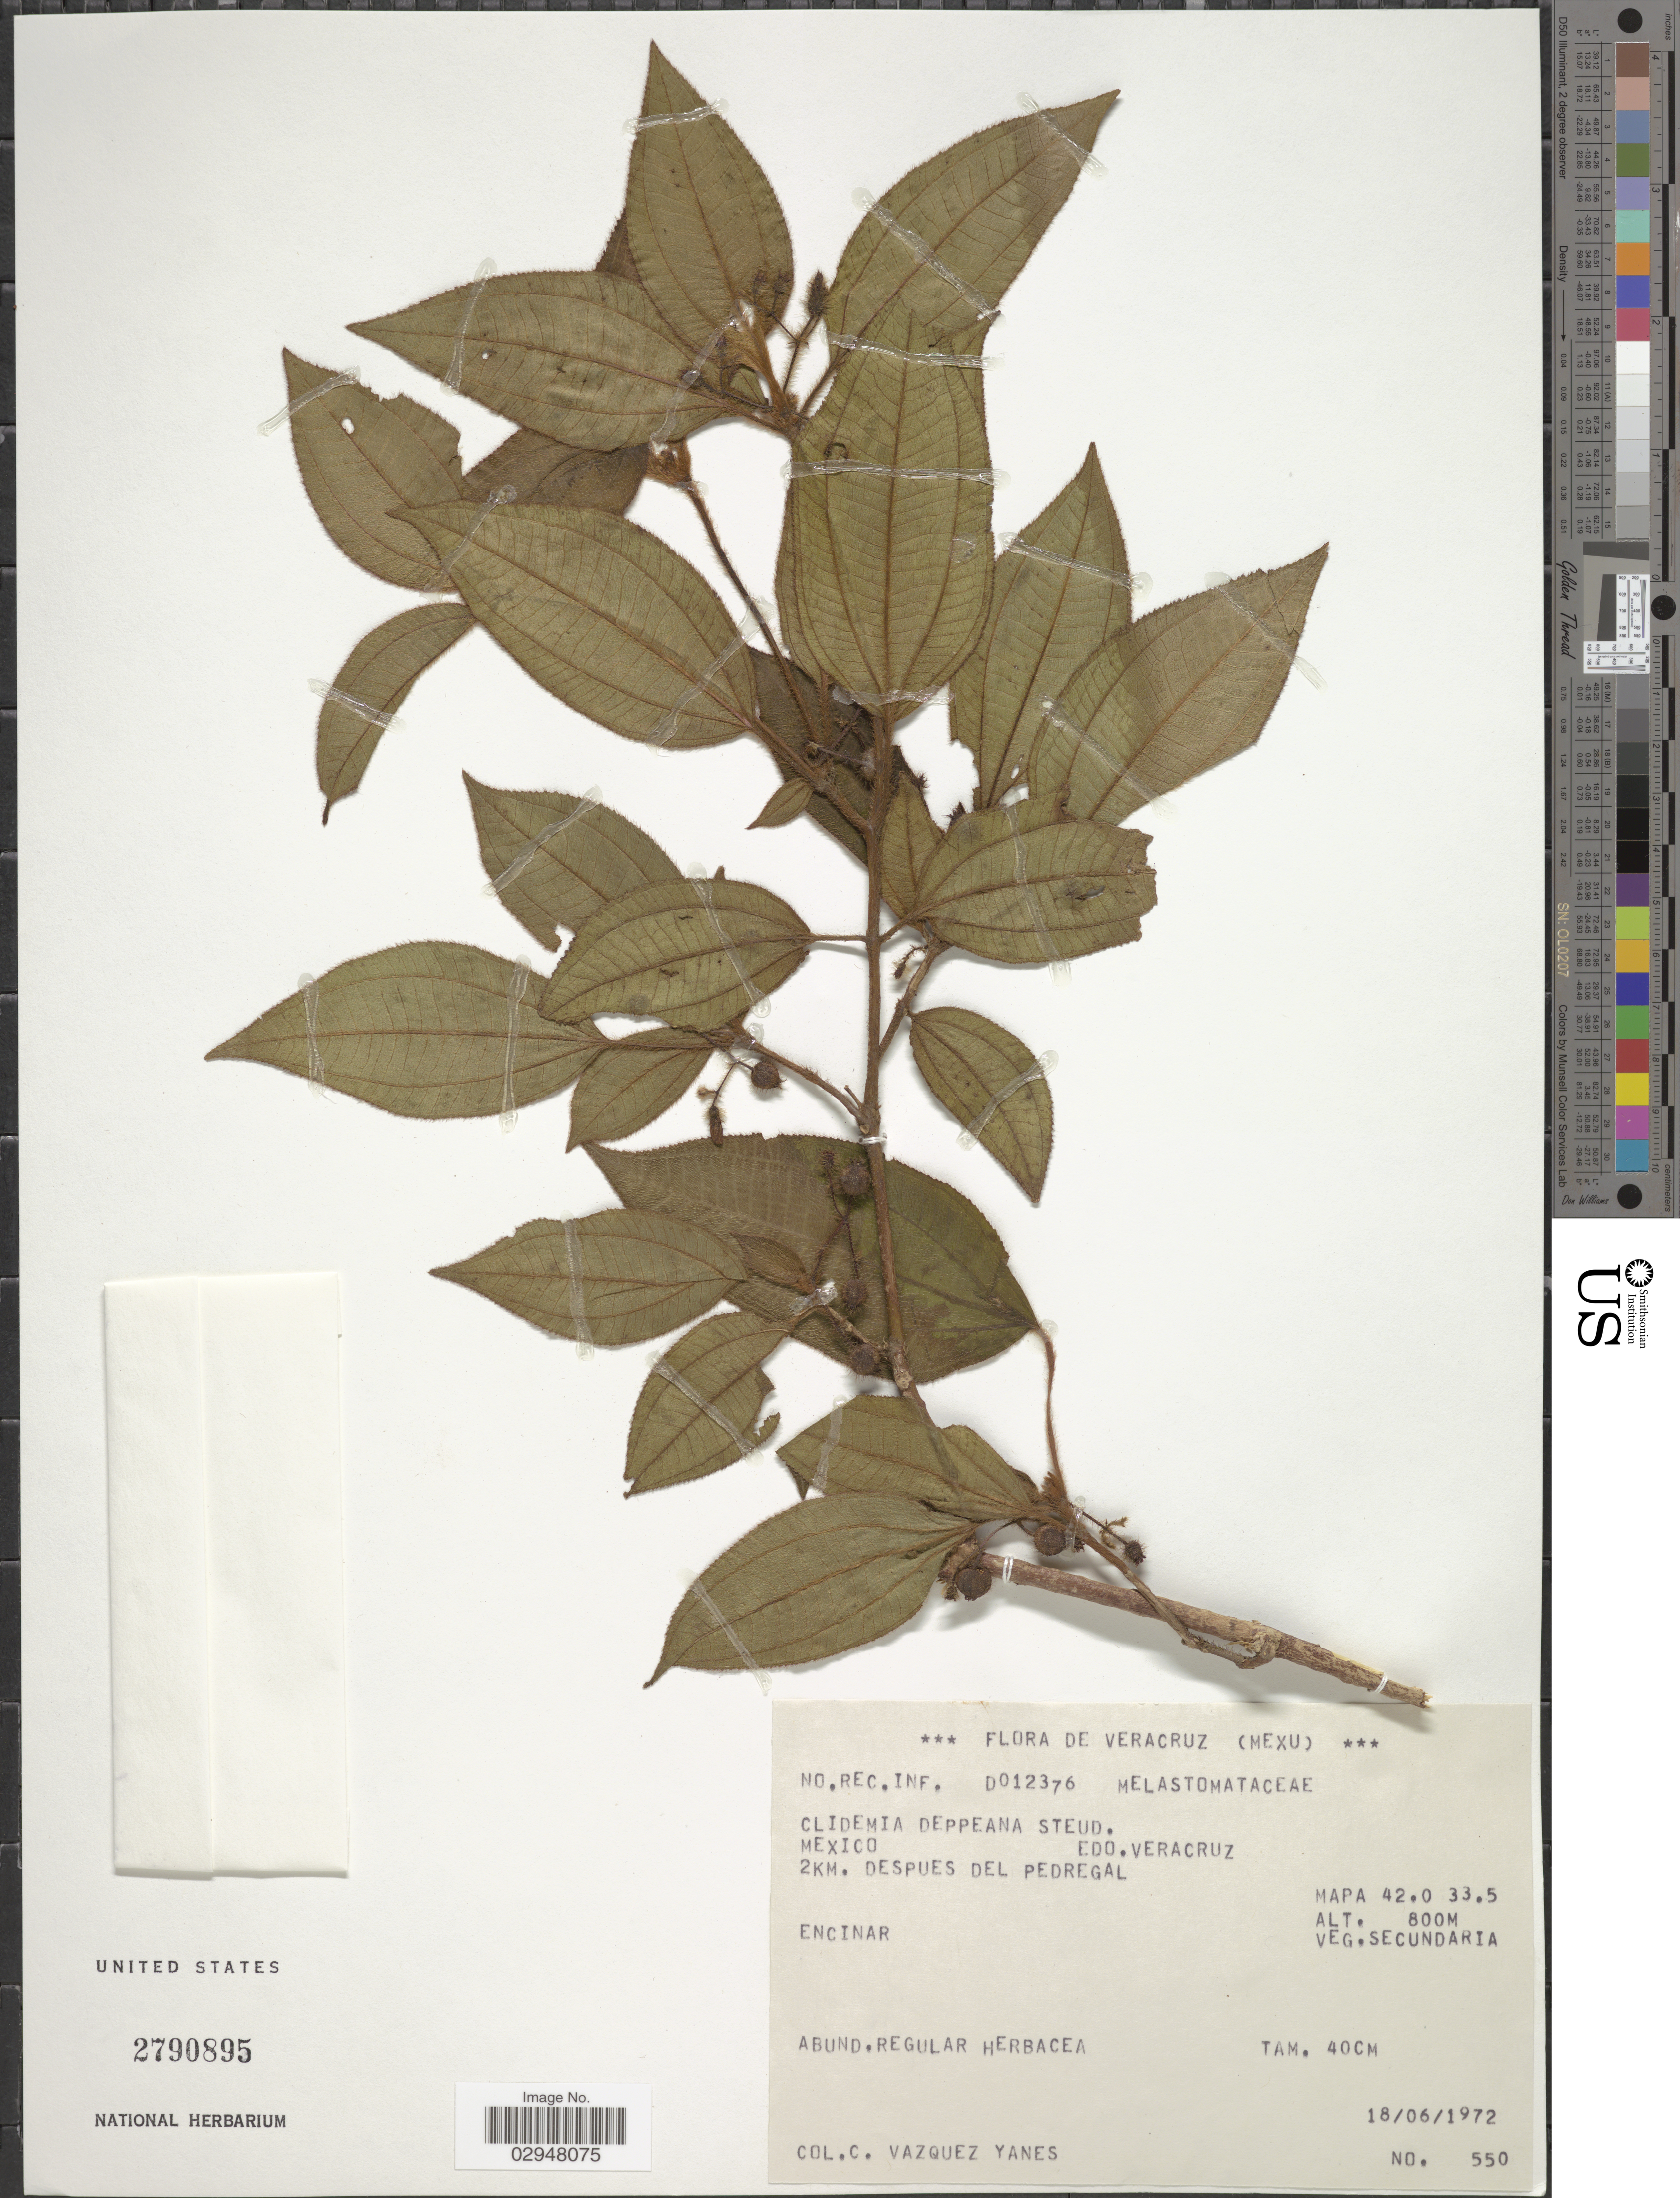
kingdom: Plantae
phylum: Tracheophyta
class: Magnoliopsida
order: Myrtales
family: Melastomataceae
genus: Clidemia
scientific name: Clidemia petiolaris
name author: (Schltdl. & Cham.) Schltdl. ex Triana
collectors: C. Vazquez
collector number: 550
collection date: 1972-06-18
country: Mexico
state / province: Veracruz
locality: Edo. Veracruz, 2 km. Despues del Pedregal.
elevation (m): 800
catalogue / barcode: US 2790895